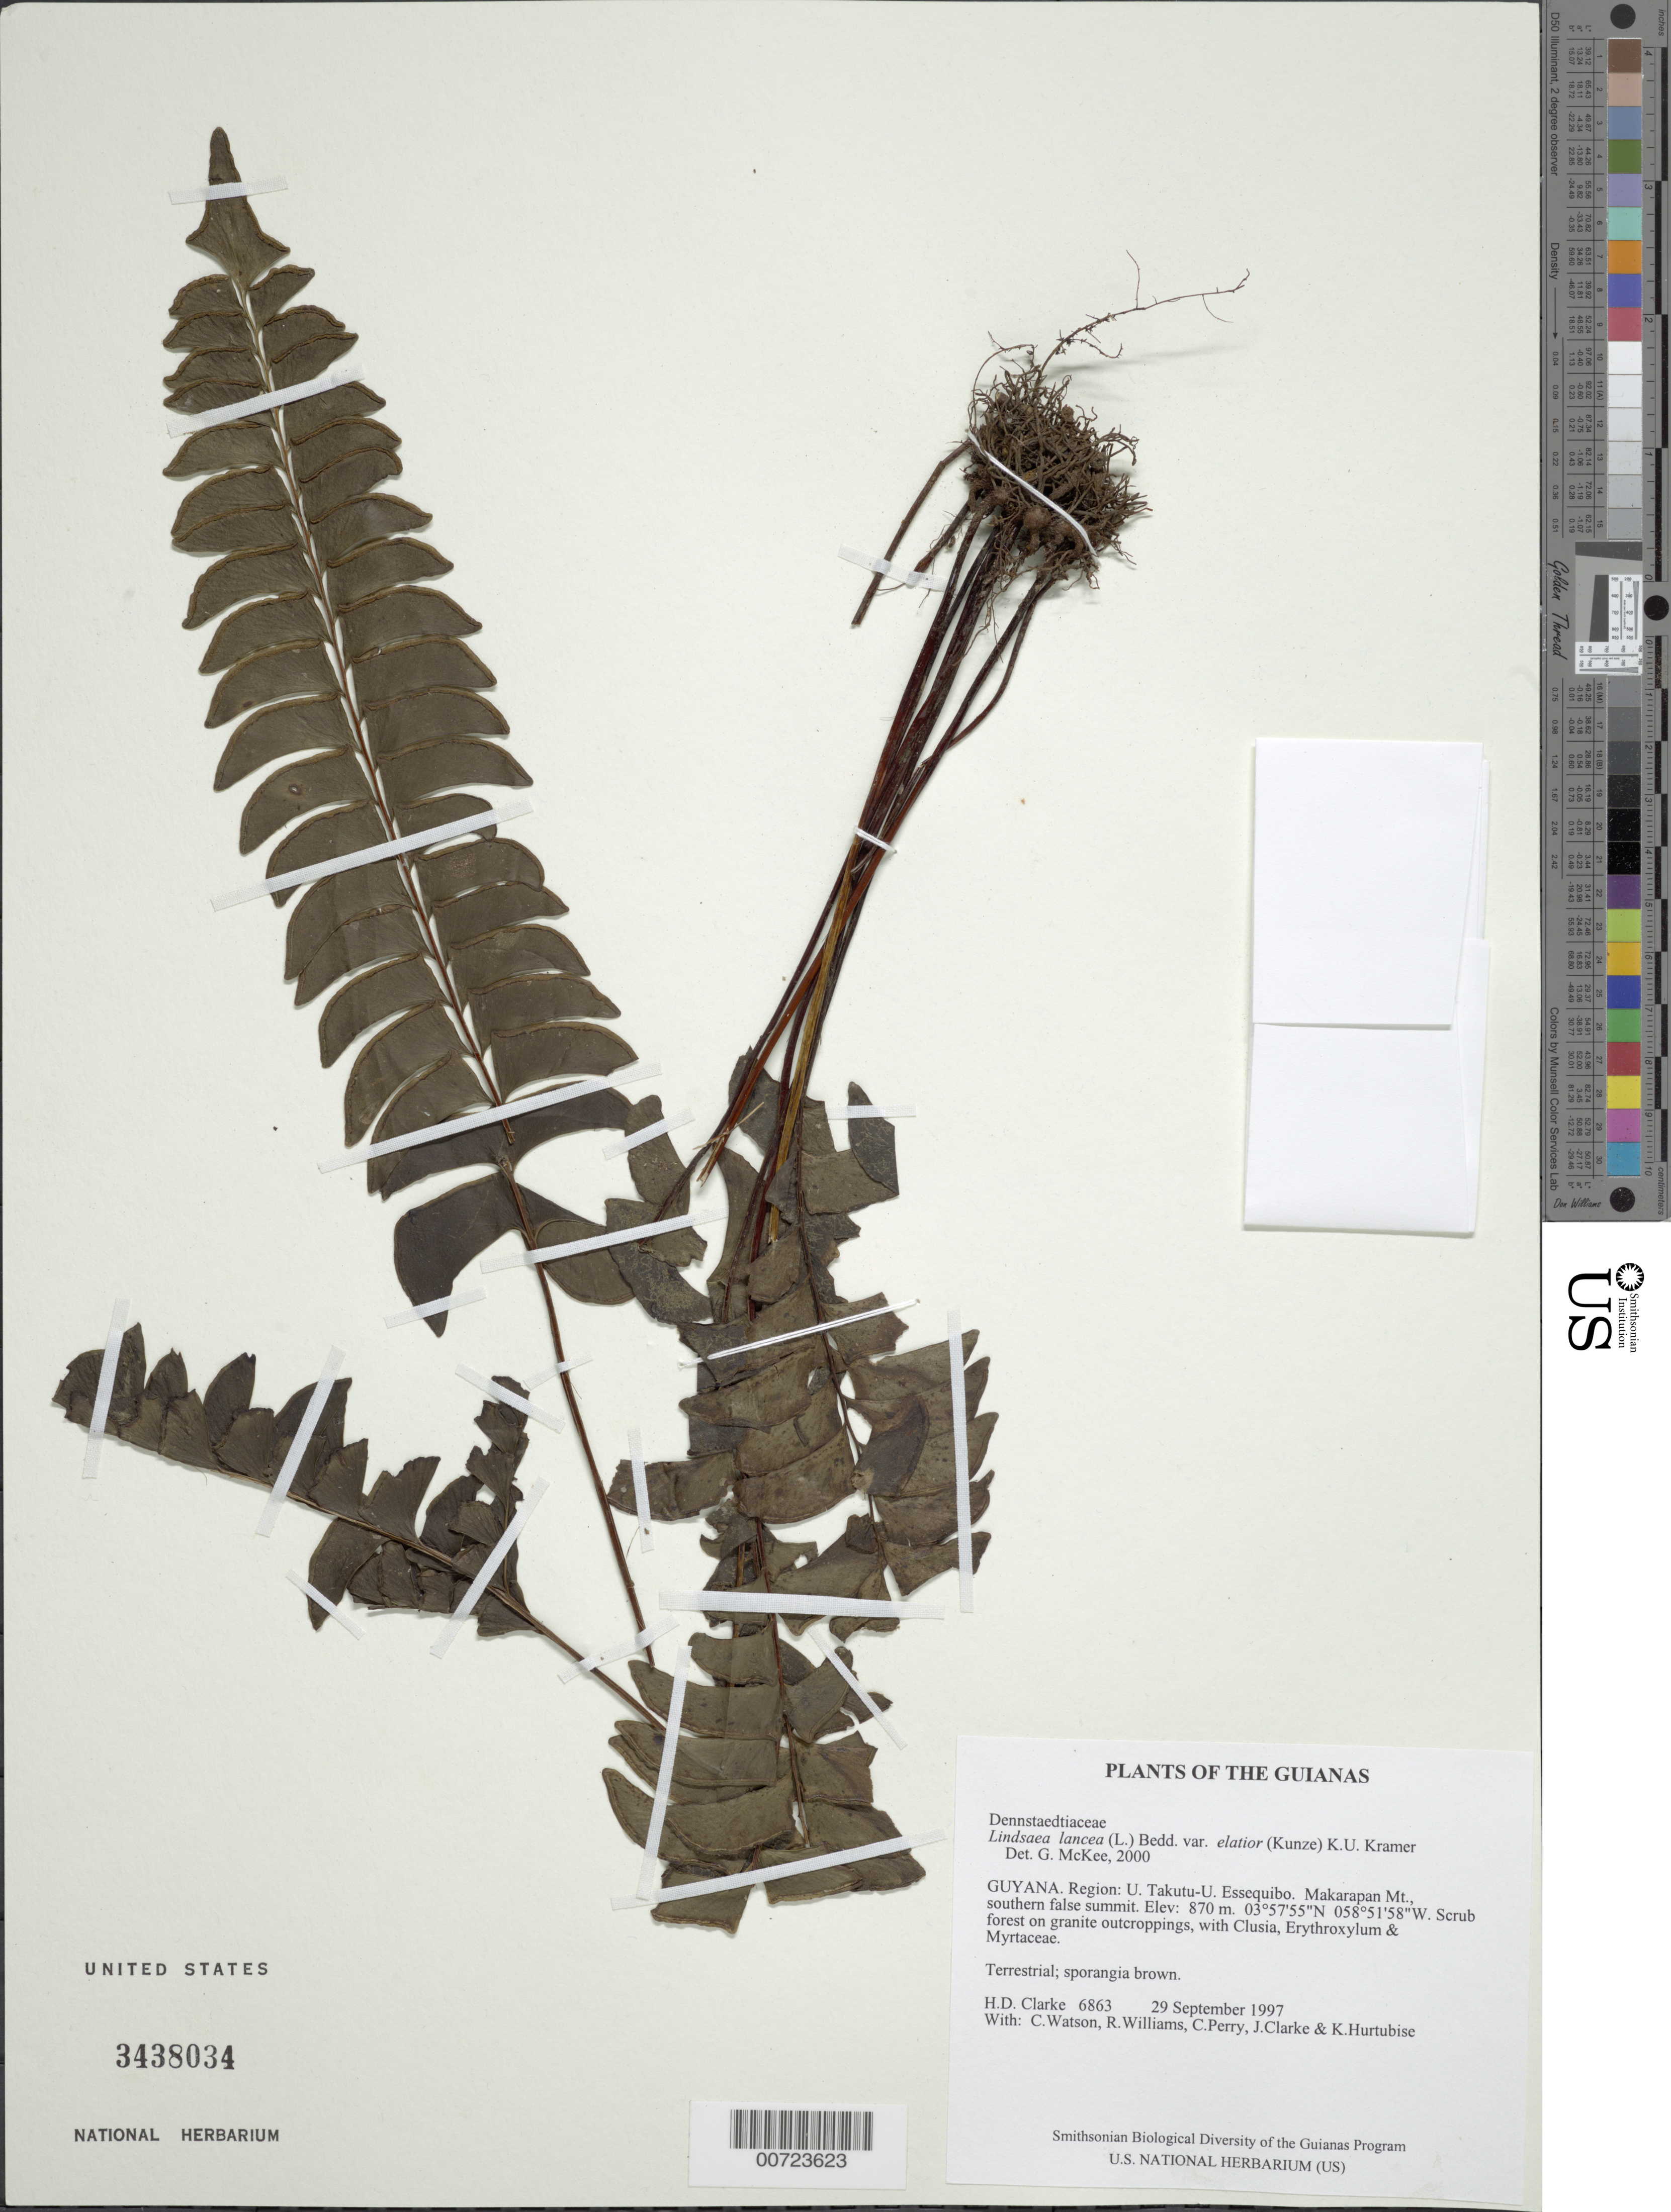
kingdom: Plantae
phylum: Tracheophyta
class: Polypodiopsida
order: Polypodiales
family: Lindsaeaceae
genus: Lindsaea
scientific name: Lindsaea lancea var. elatior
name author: (Kunze) K.U. Kramer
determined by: McKee, G. S., (US), NMNH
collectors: H. D. Clarke, C. Watson, R. Williams, C. Perry, J. Clarke & K. Hurtubise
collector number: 6863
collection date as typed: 29 September 1997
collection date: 1997-09-29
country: Guyana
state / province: U. Takutu-U. Essequibo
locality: Makarapan Mt., southern false summit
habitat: Scrub forest on granite outcroppings, with Clusia, Erythroxylum & Myrtaceae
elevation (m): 870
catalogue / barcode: US 3438034